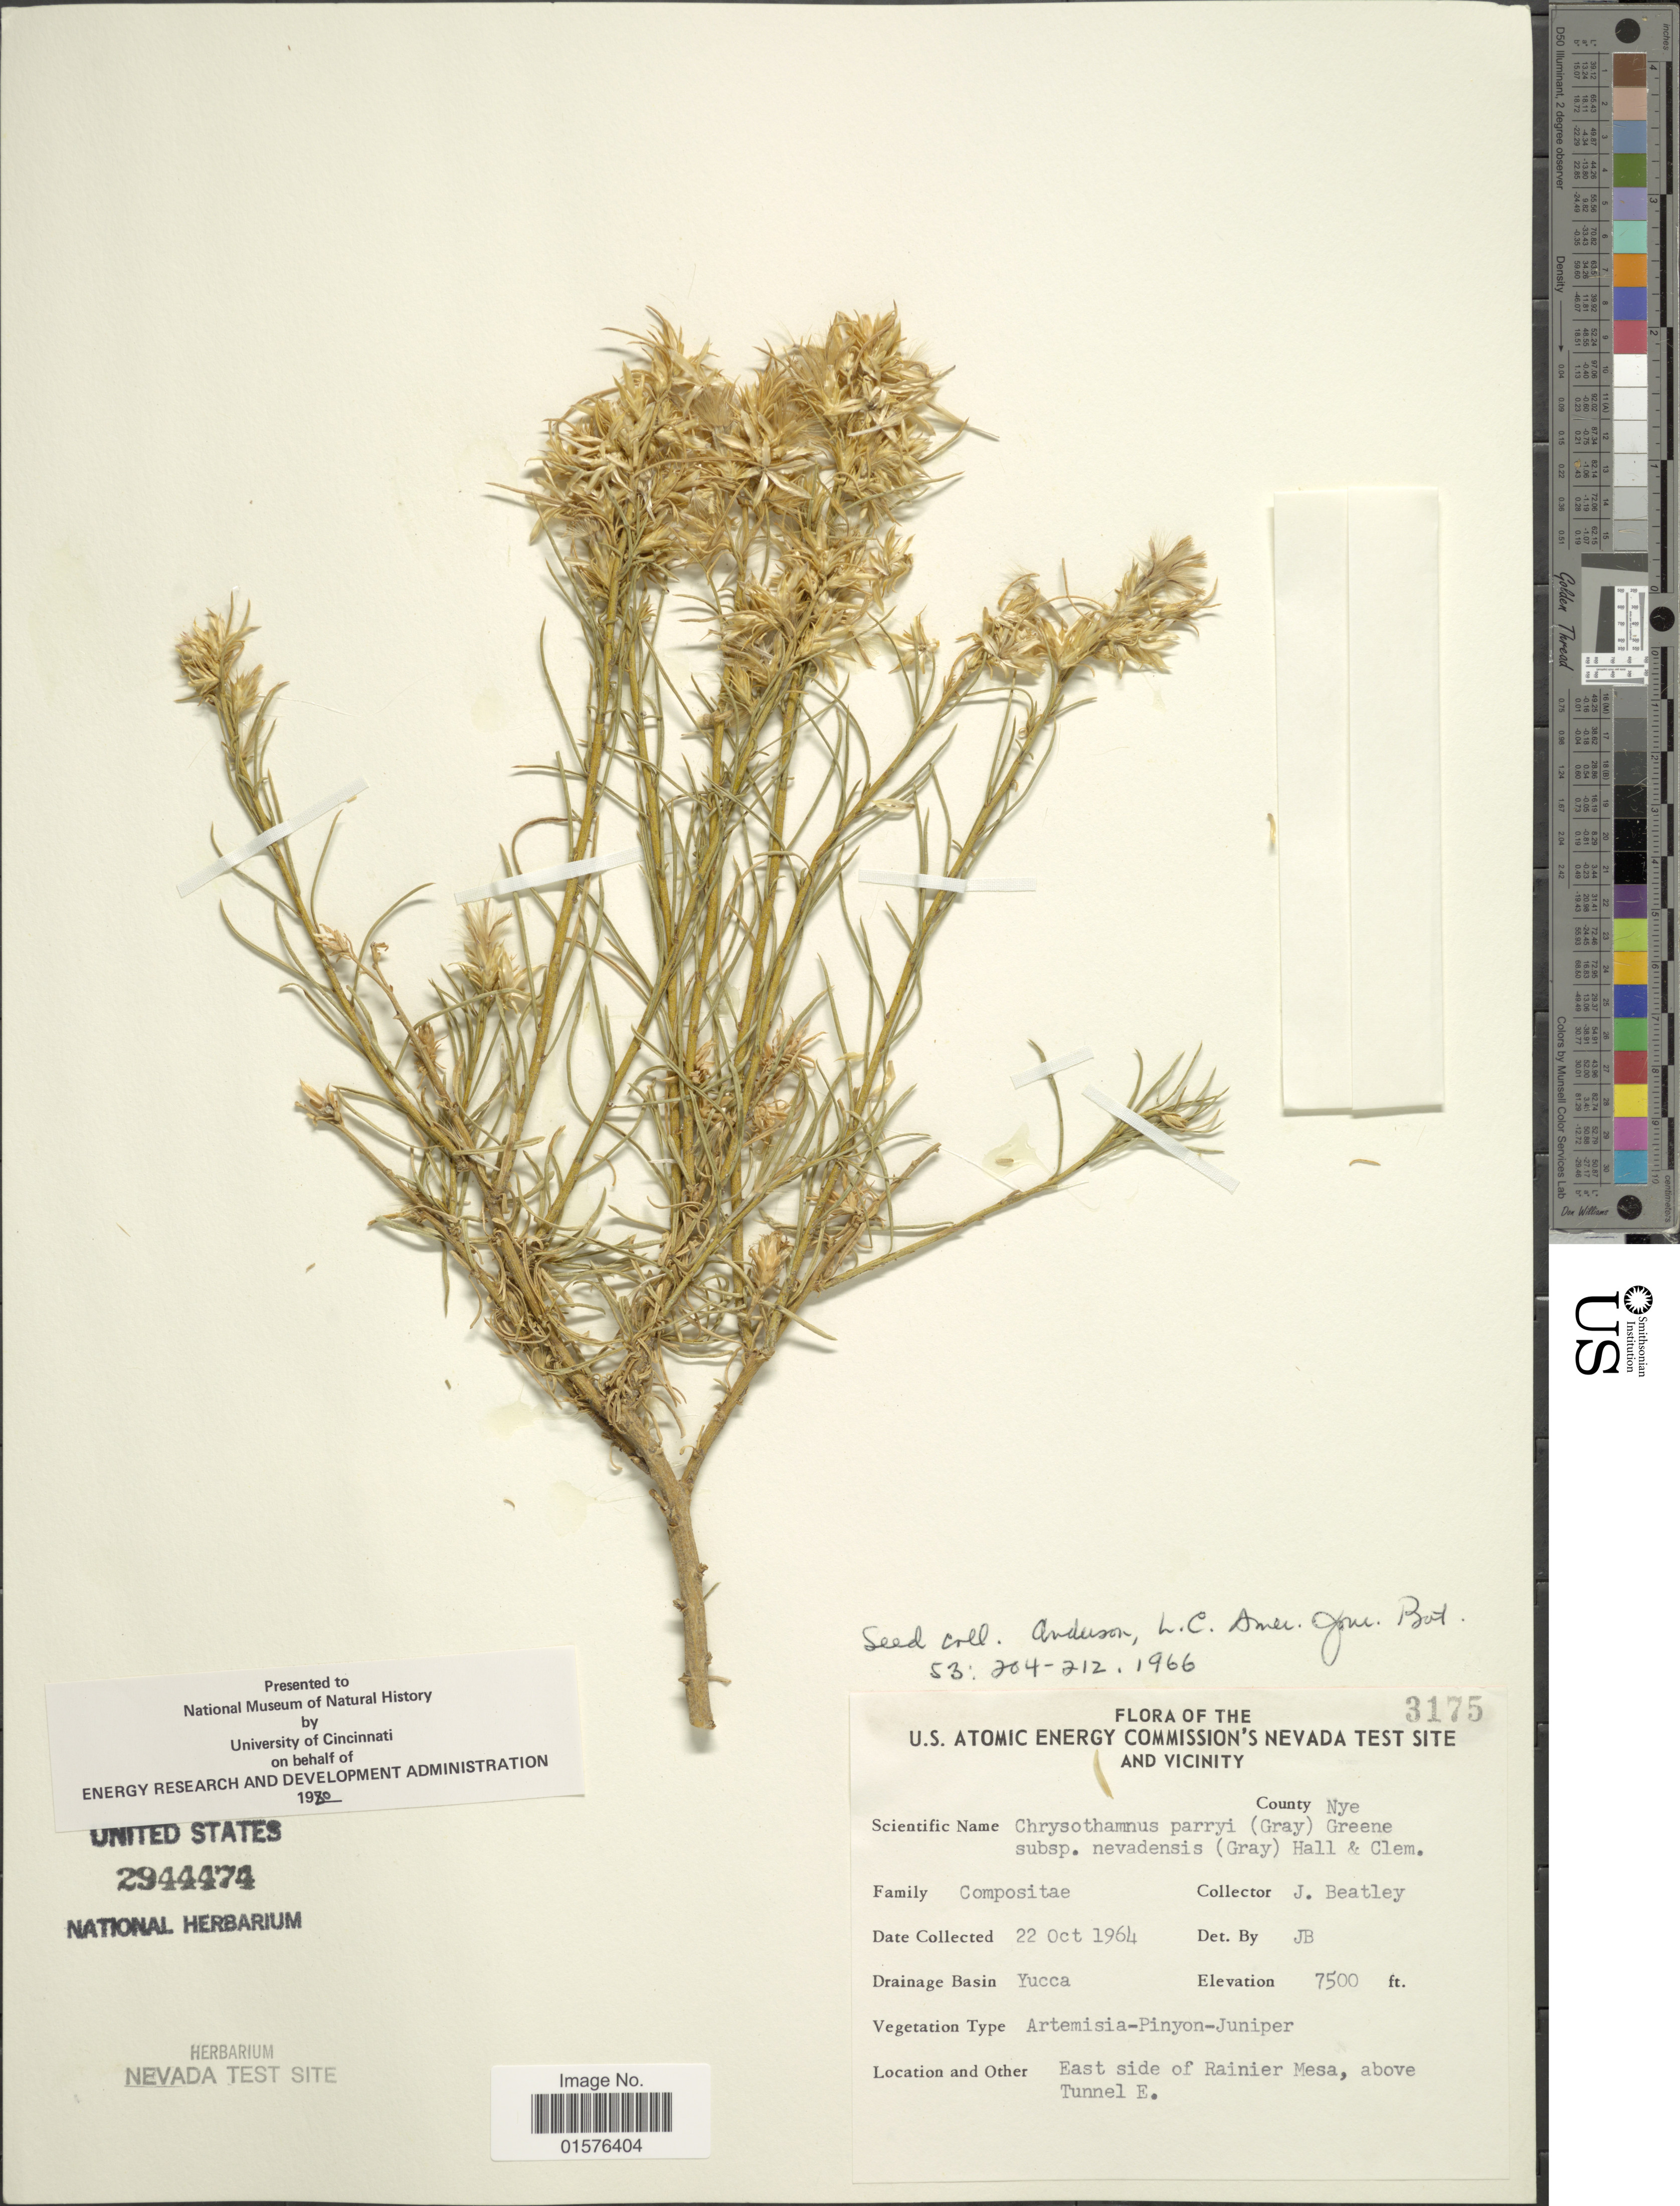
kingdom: Plantae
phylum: Tracheophyta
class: Magnoliopsida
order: Asterales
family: Asteraceae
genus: Ericameria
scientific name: Ericameria parryi var. nevadensis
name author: (A. Gray) G.L. Nesom & G.I. Baird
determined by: Urbatsch, Lowell E., Curator (LSU), Louisiana State University (UNITED STATES)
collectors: J. C. Beatley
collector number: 3175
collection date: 1964-10-22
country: United States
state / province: Nevada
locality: The U.S. Atomic Energy Commission's Nevada test Site and Vicinity, County: Nye, Drainage Basin: Yucca, east side of Rainier Mesa, above Tunnel E.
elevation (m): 2286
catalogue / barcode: US 2944474